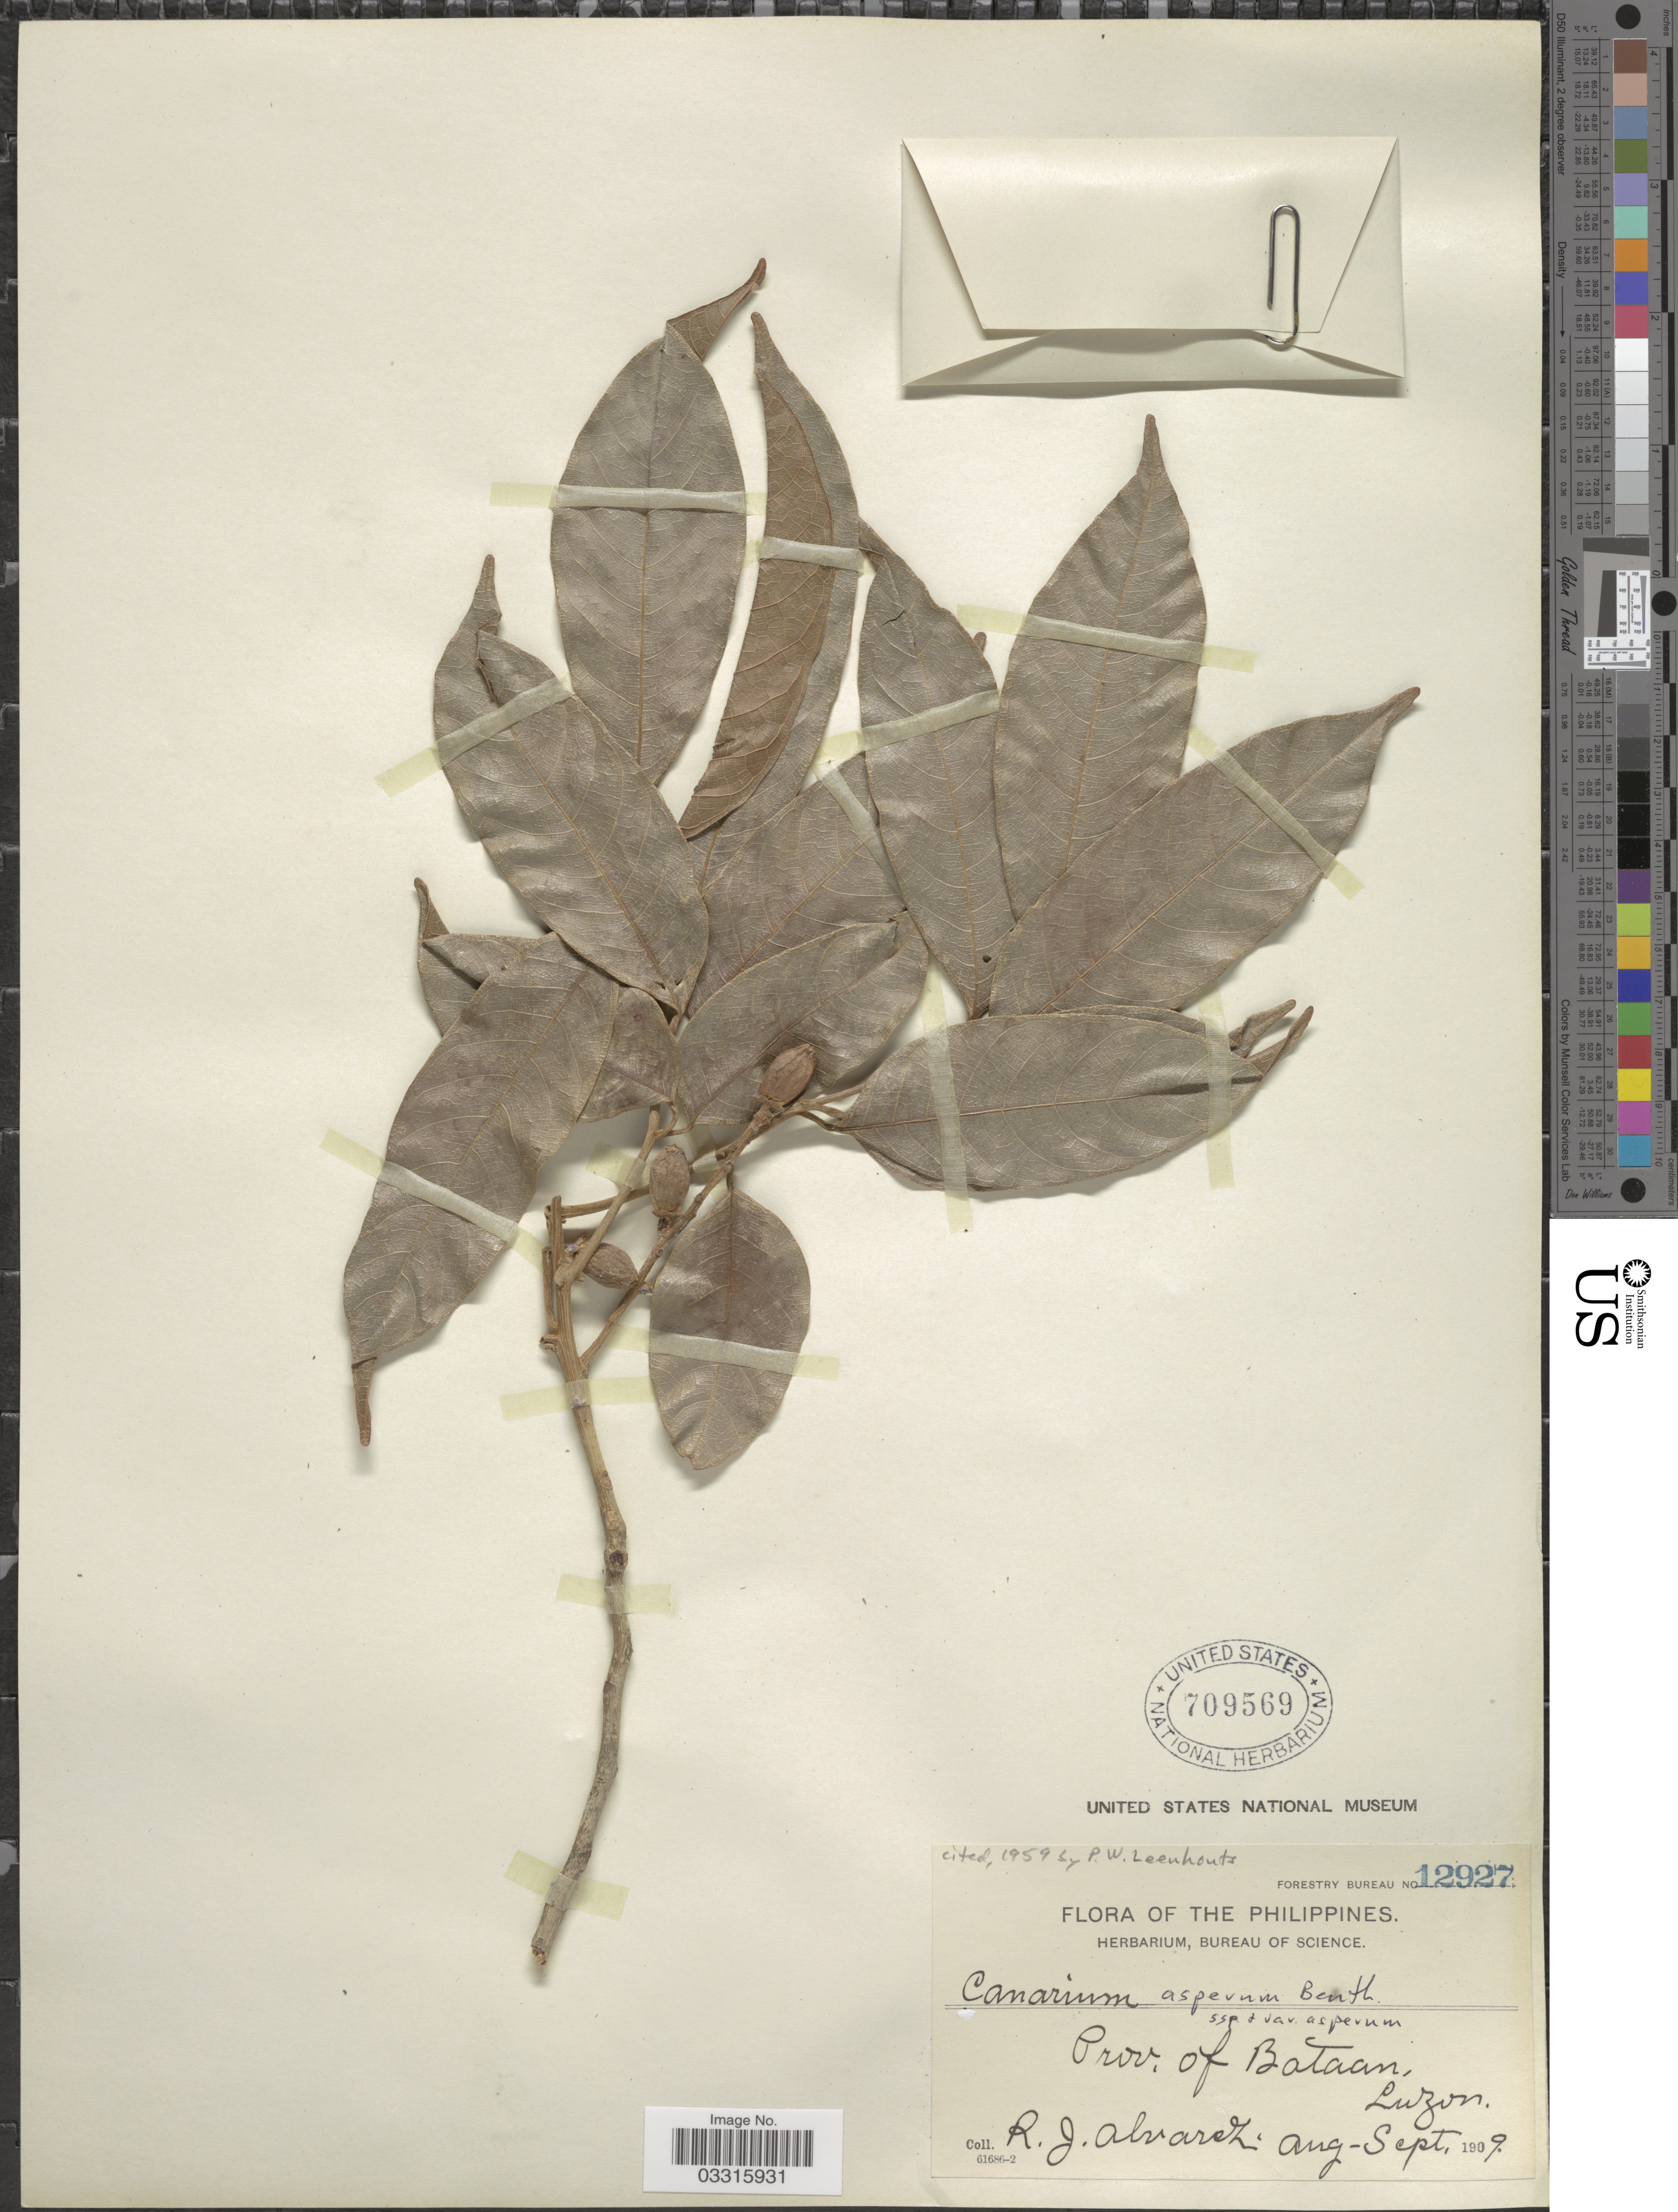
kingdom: Plantae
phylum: Tracheophyta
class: Magnoliopsida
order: Sapindales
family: Burseraceae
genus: Canarium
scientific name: Canarium asperum subsp. asperum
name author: Benth.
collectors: R. Alvarez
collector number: Forestry Bureau 12927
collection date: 1909-08/1909-09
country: Philippines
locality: Prov. of Bataan, Luzon.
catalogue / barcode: US 709569